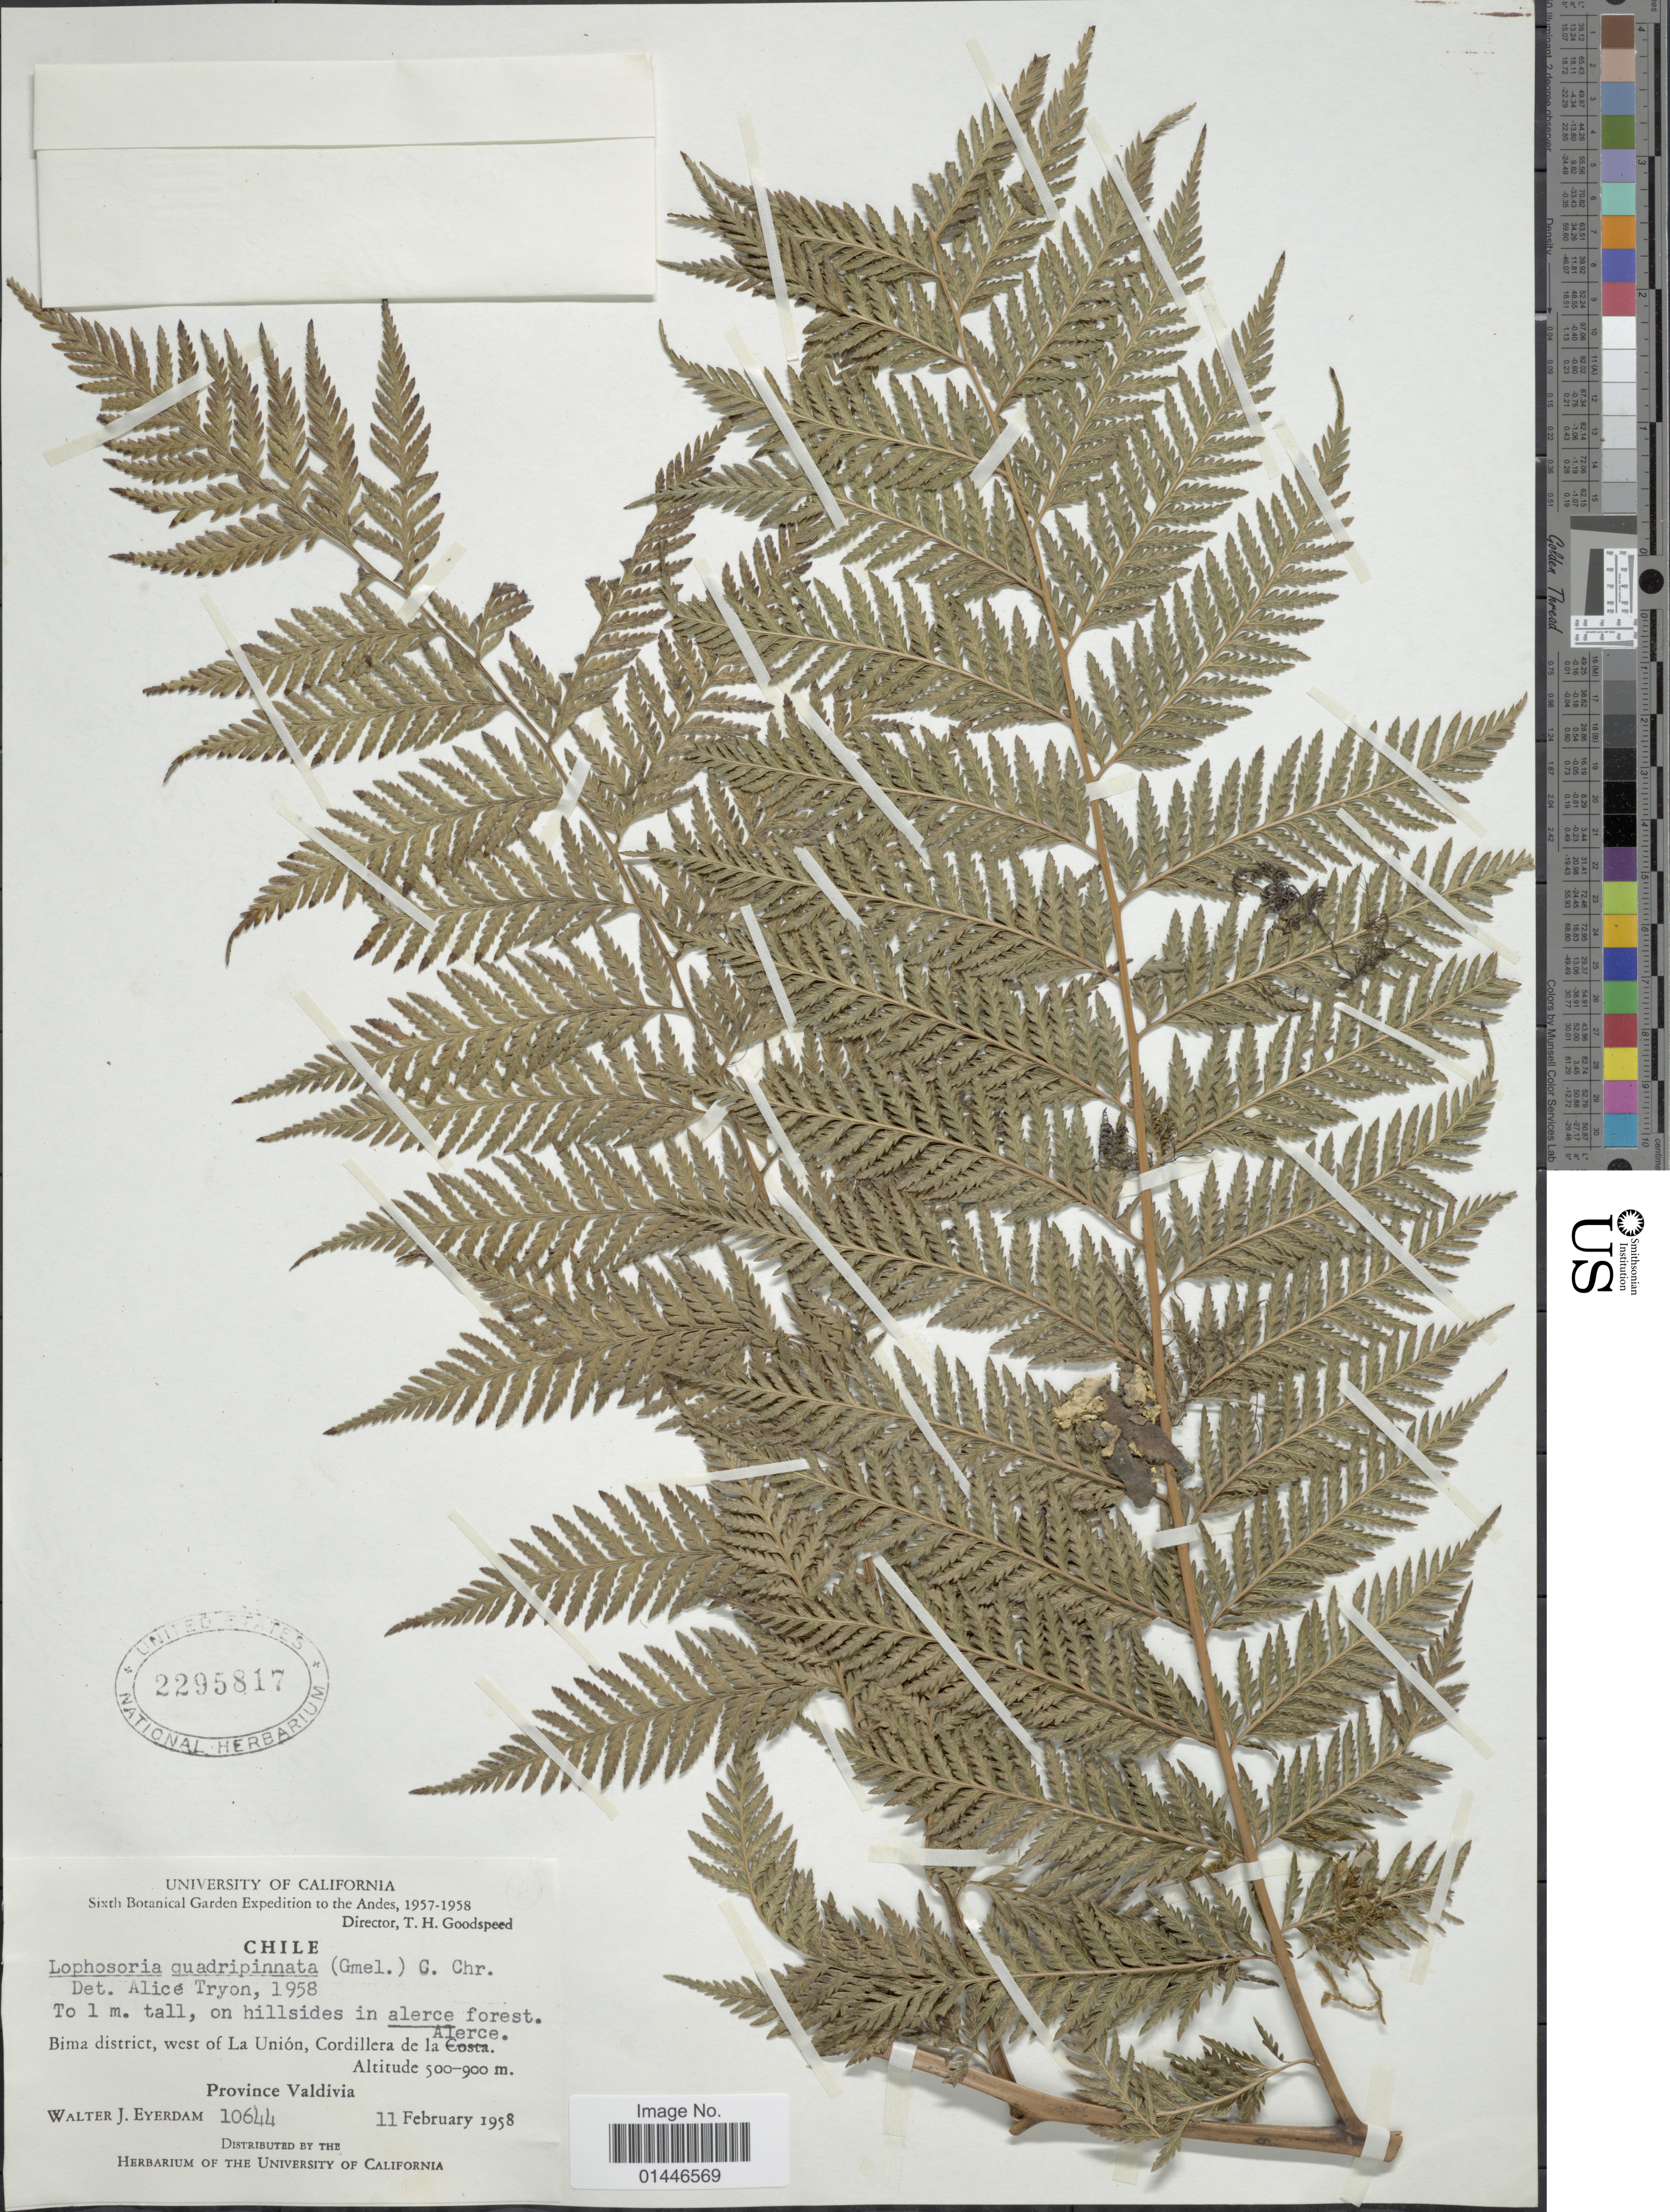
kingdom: Plantae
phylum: Tracheophyta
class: Polypodiopsida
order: Cyatheales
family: Dicksoniaceae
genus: Lophosoria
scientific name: Lophosoria quadripinnata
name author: (J.F. Gmel.) C. Chr.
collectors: W. J. Eyerdam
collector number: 10644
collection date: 1958-02-11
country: Chile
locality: Bima district, west of La Union, Cordillera de la Alerce, Province Valdivia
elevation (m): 500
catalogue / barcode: US 2295817